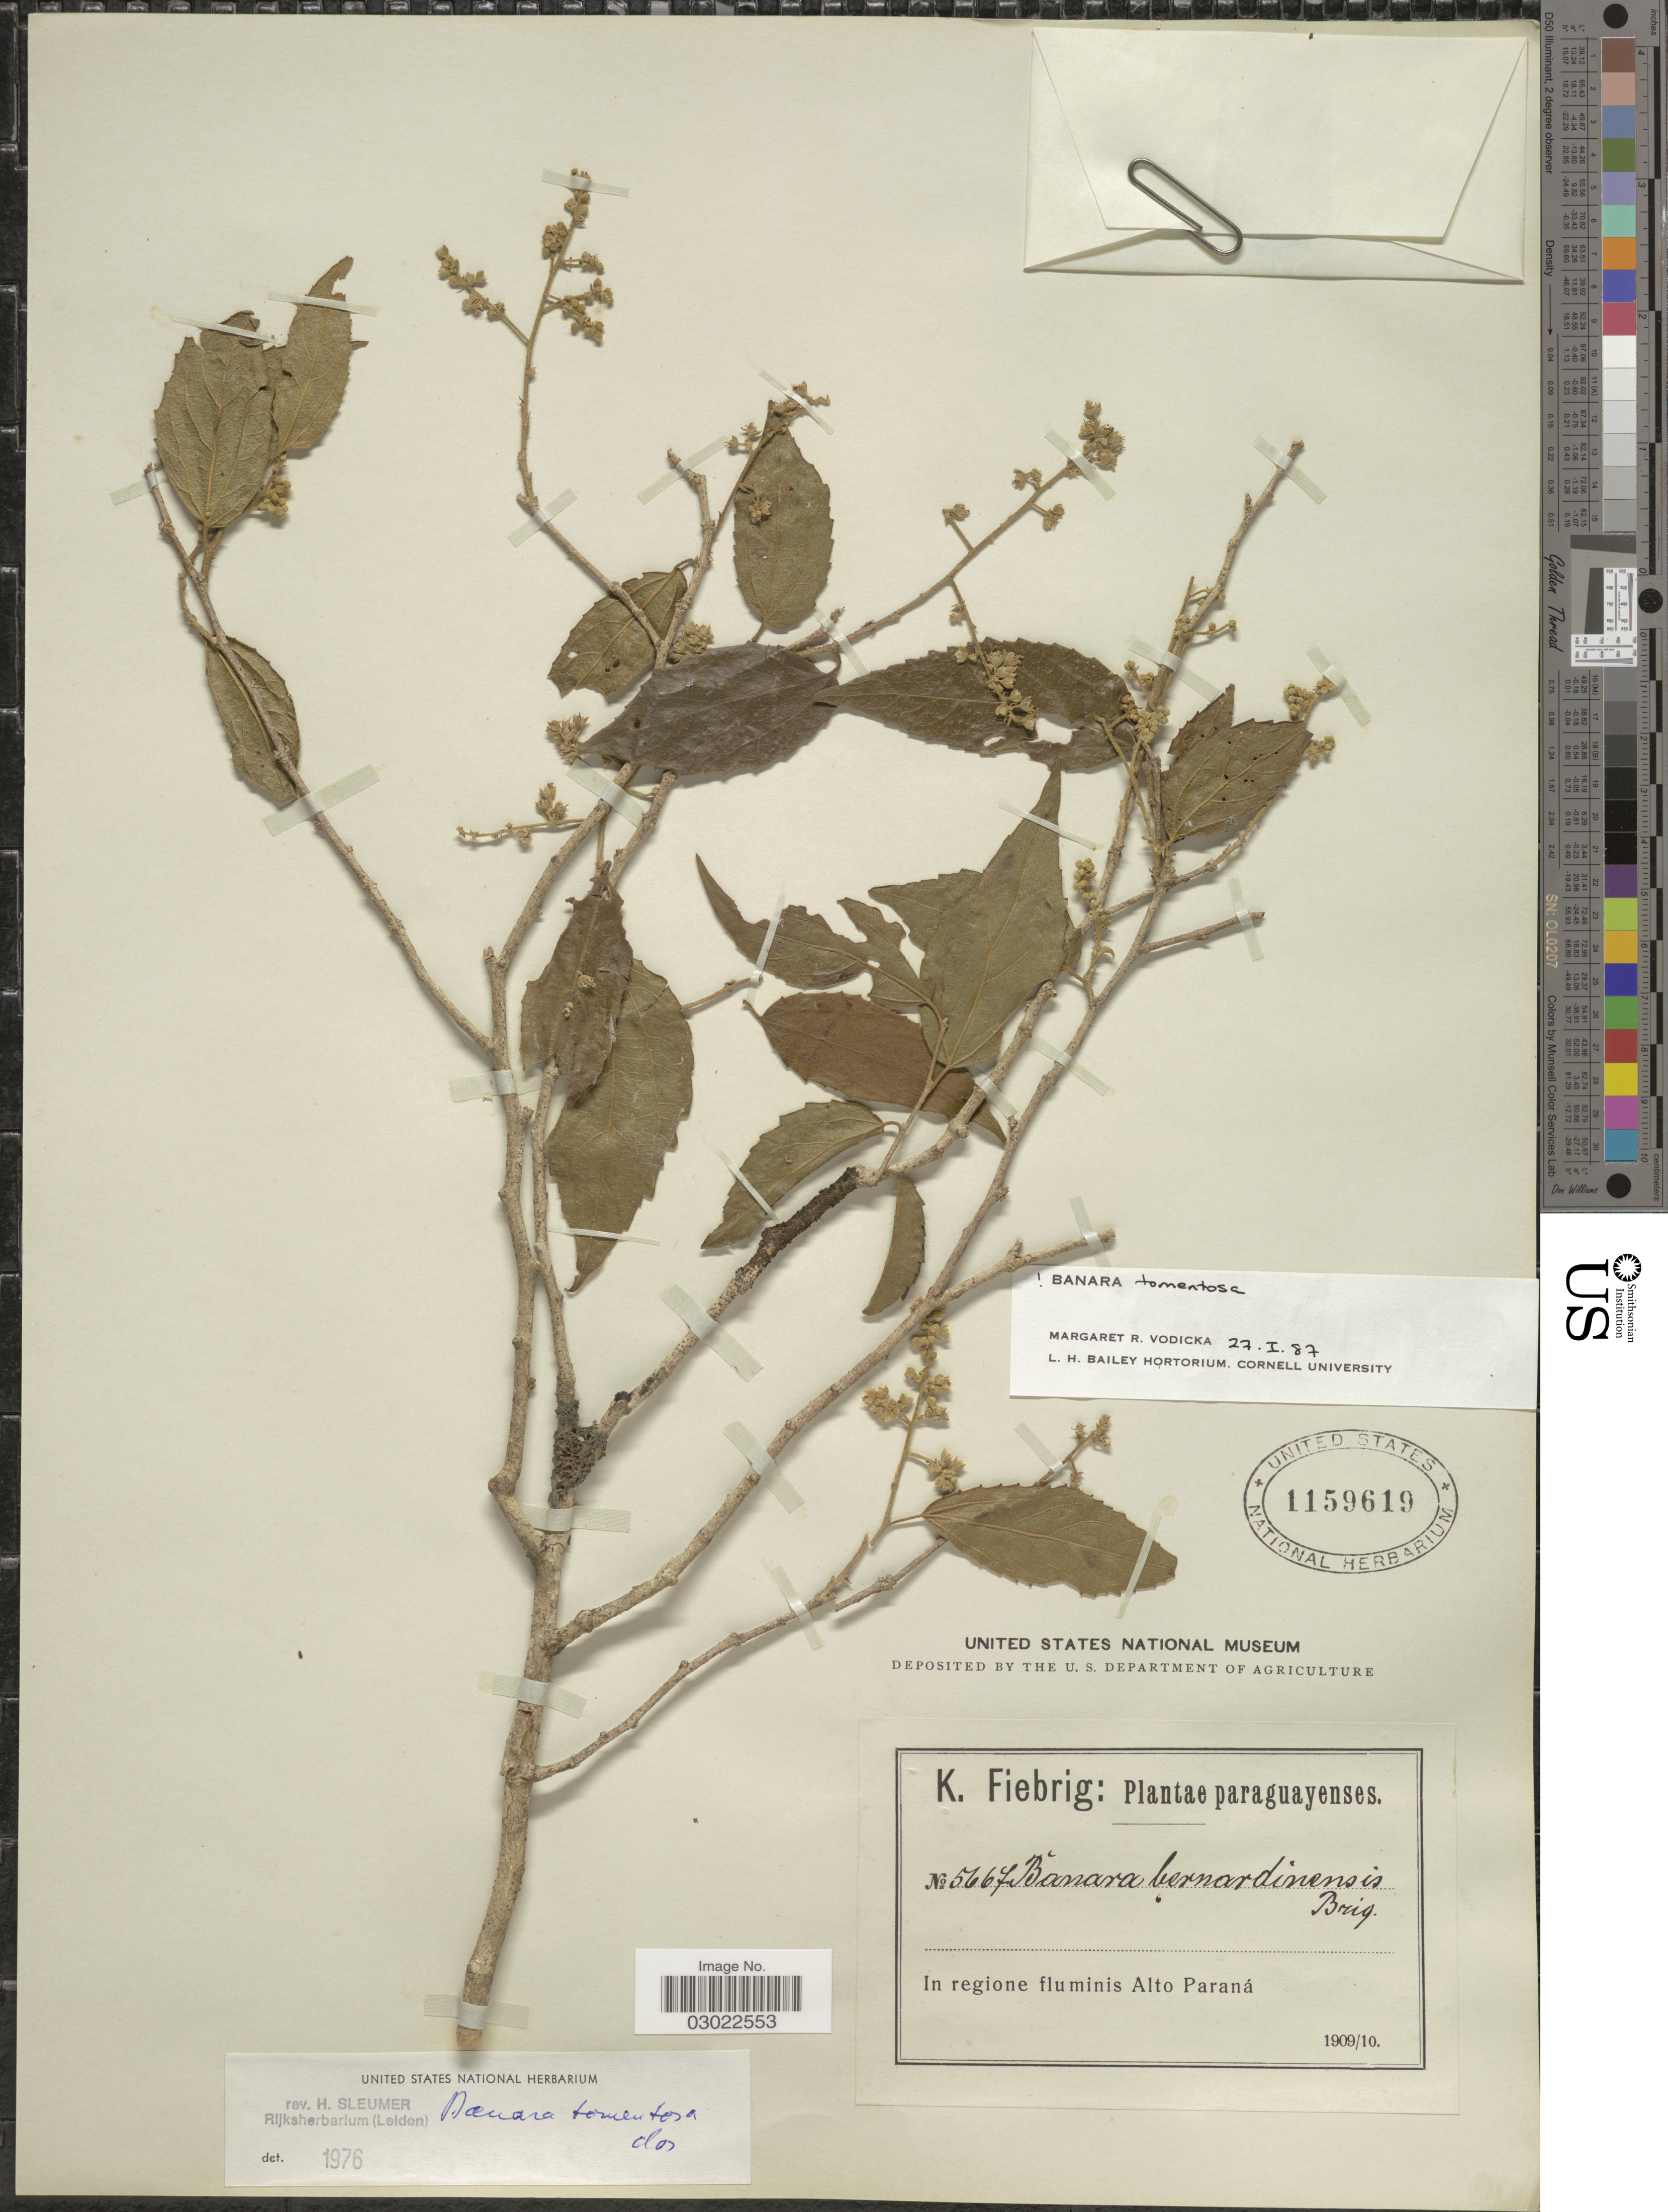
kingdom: Plantae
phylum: Tracheophyta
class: Magnoliopsida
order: Malpighiales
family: Salicaceae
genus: Banara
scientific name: Banara tomentosa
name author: Clos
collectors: K. Fiebrig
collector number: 5667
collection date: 1909/1910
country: Paraguay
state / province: Alto Parana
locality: In regione fluminis Alto Paraná.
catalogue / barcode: US 1159619